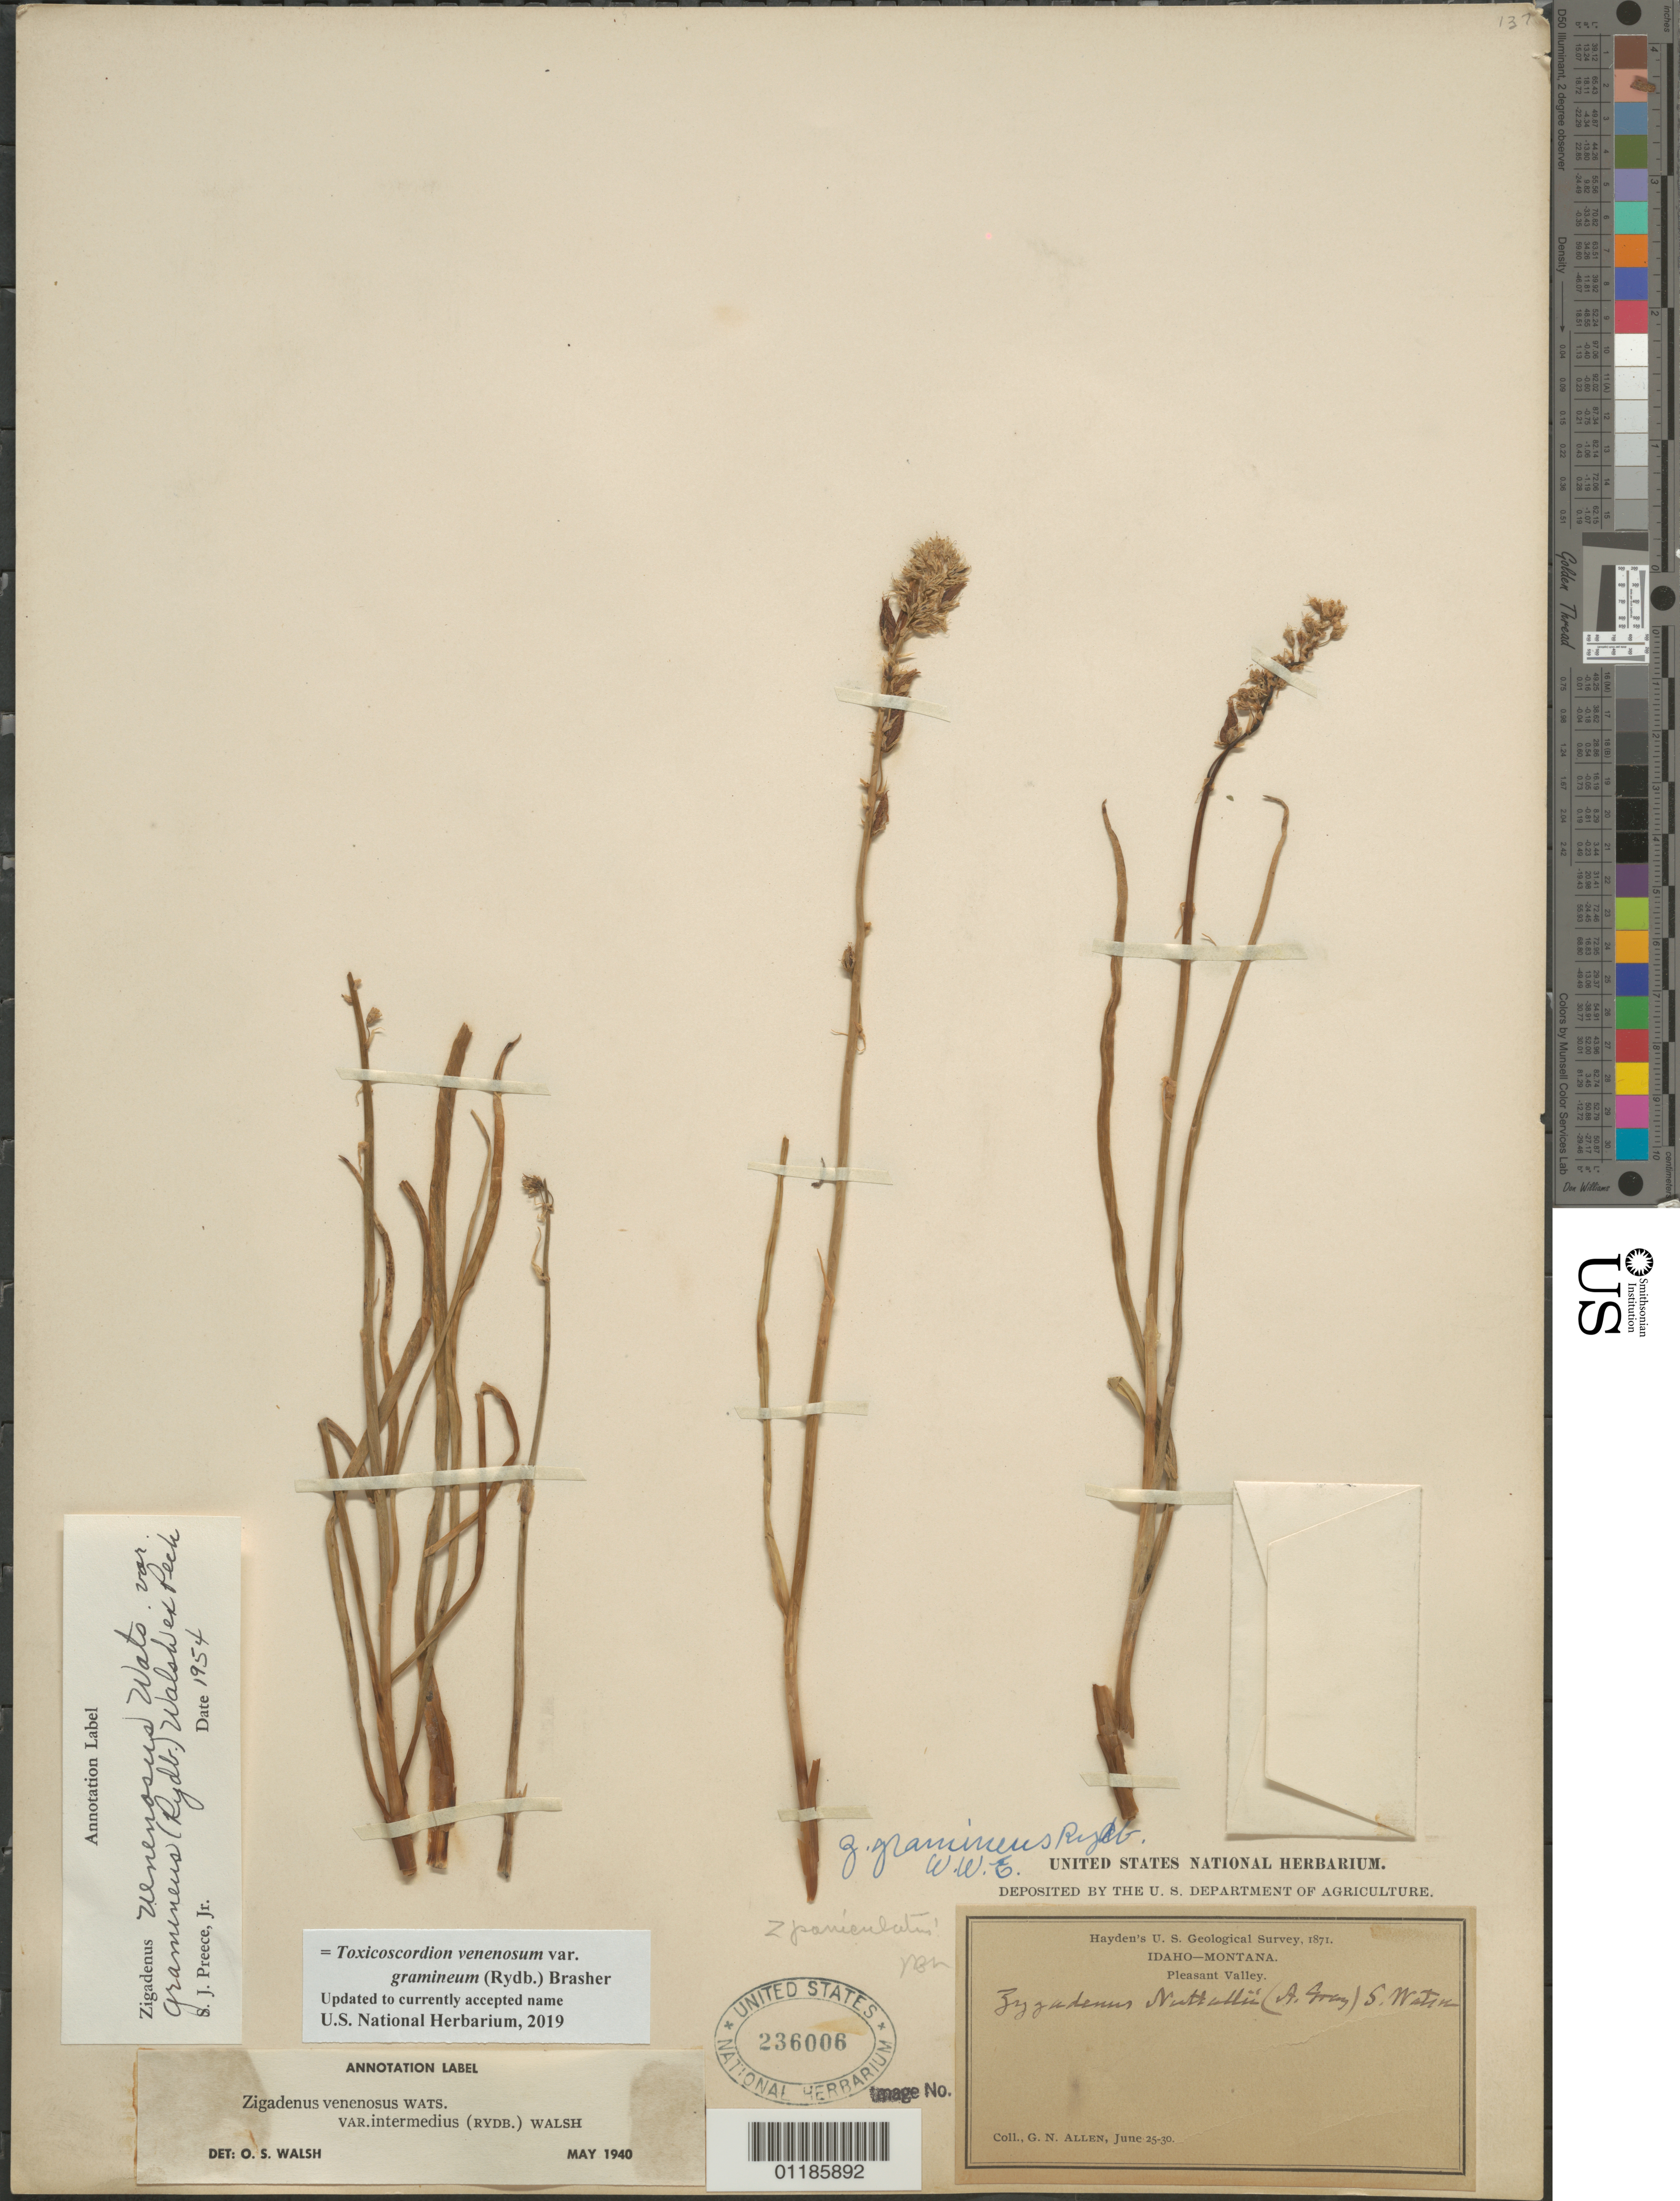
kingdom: Plantae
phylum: Tracheophyta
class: Liliopsida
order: Liliales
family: Melanthiaceae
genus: Toxicoscordion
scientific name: Toxicoscordion venenosum var. gramineum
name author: (Rydb.) Brasher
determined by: Strong, Mark T., (BOT), Smithsonian Institution - National Museum of Natural History (UNITED STATES)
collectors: G. N. Allen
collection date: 1871-06-25/1871-06-30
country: United States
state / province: Idaho / Montana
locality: Pleasant Valley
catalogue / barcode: US 236006